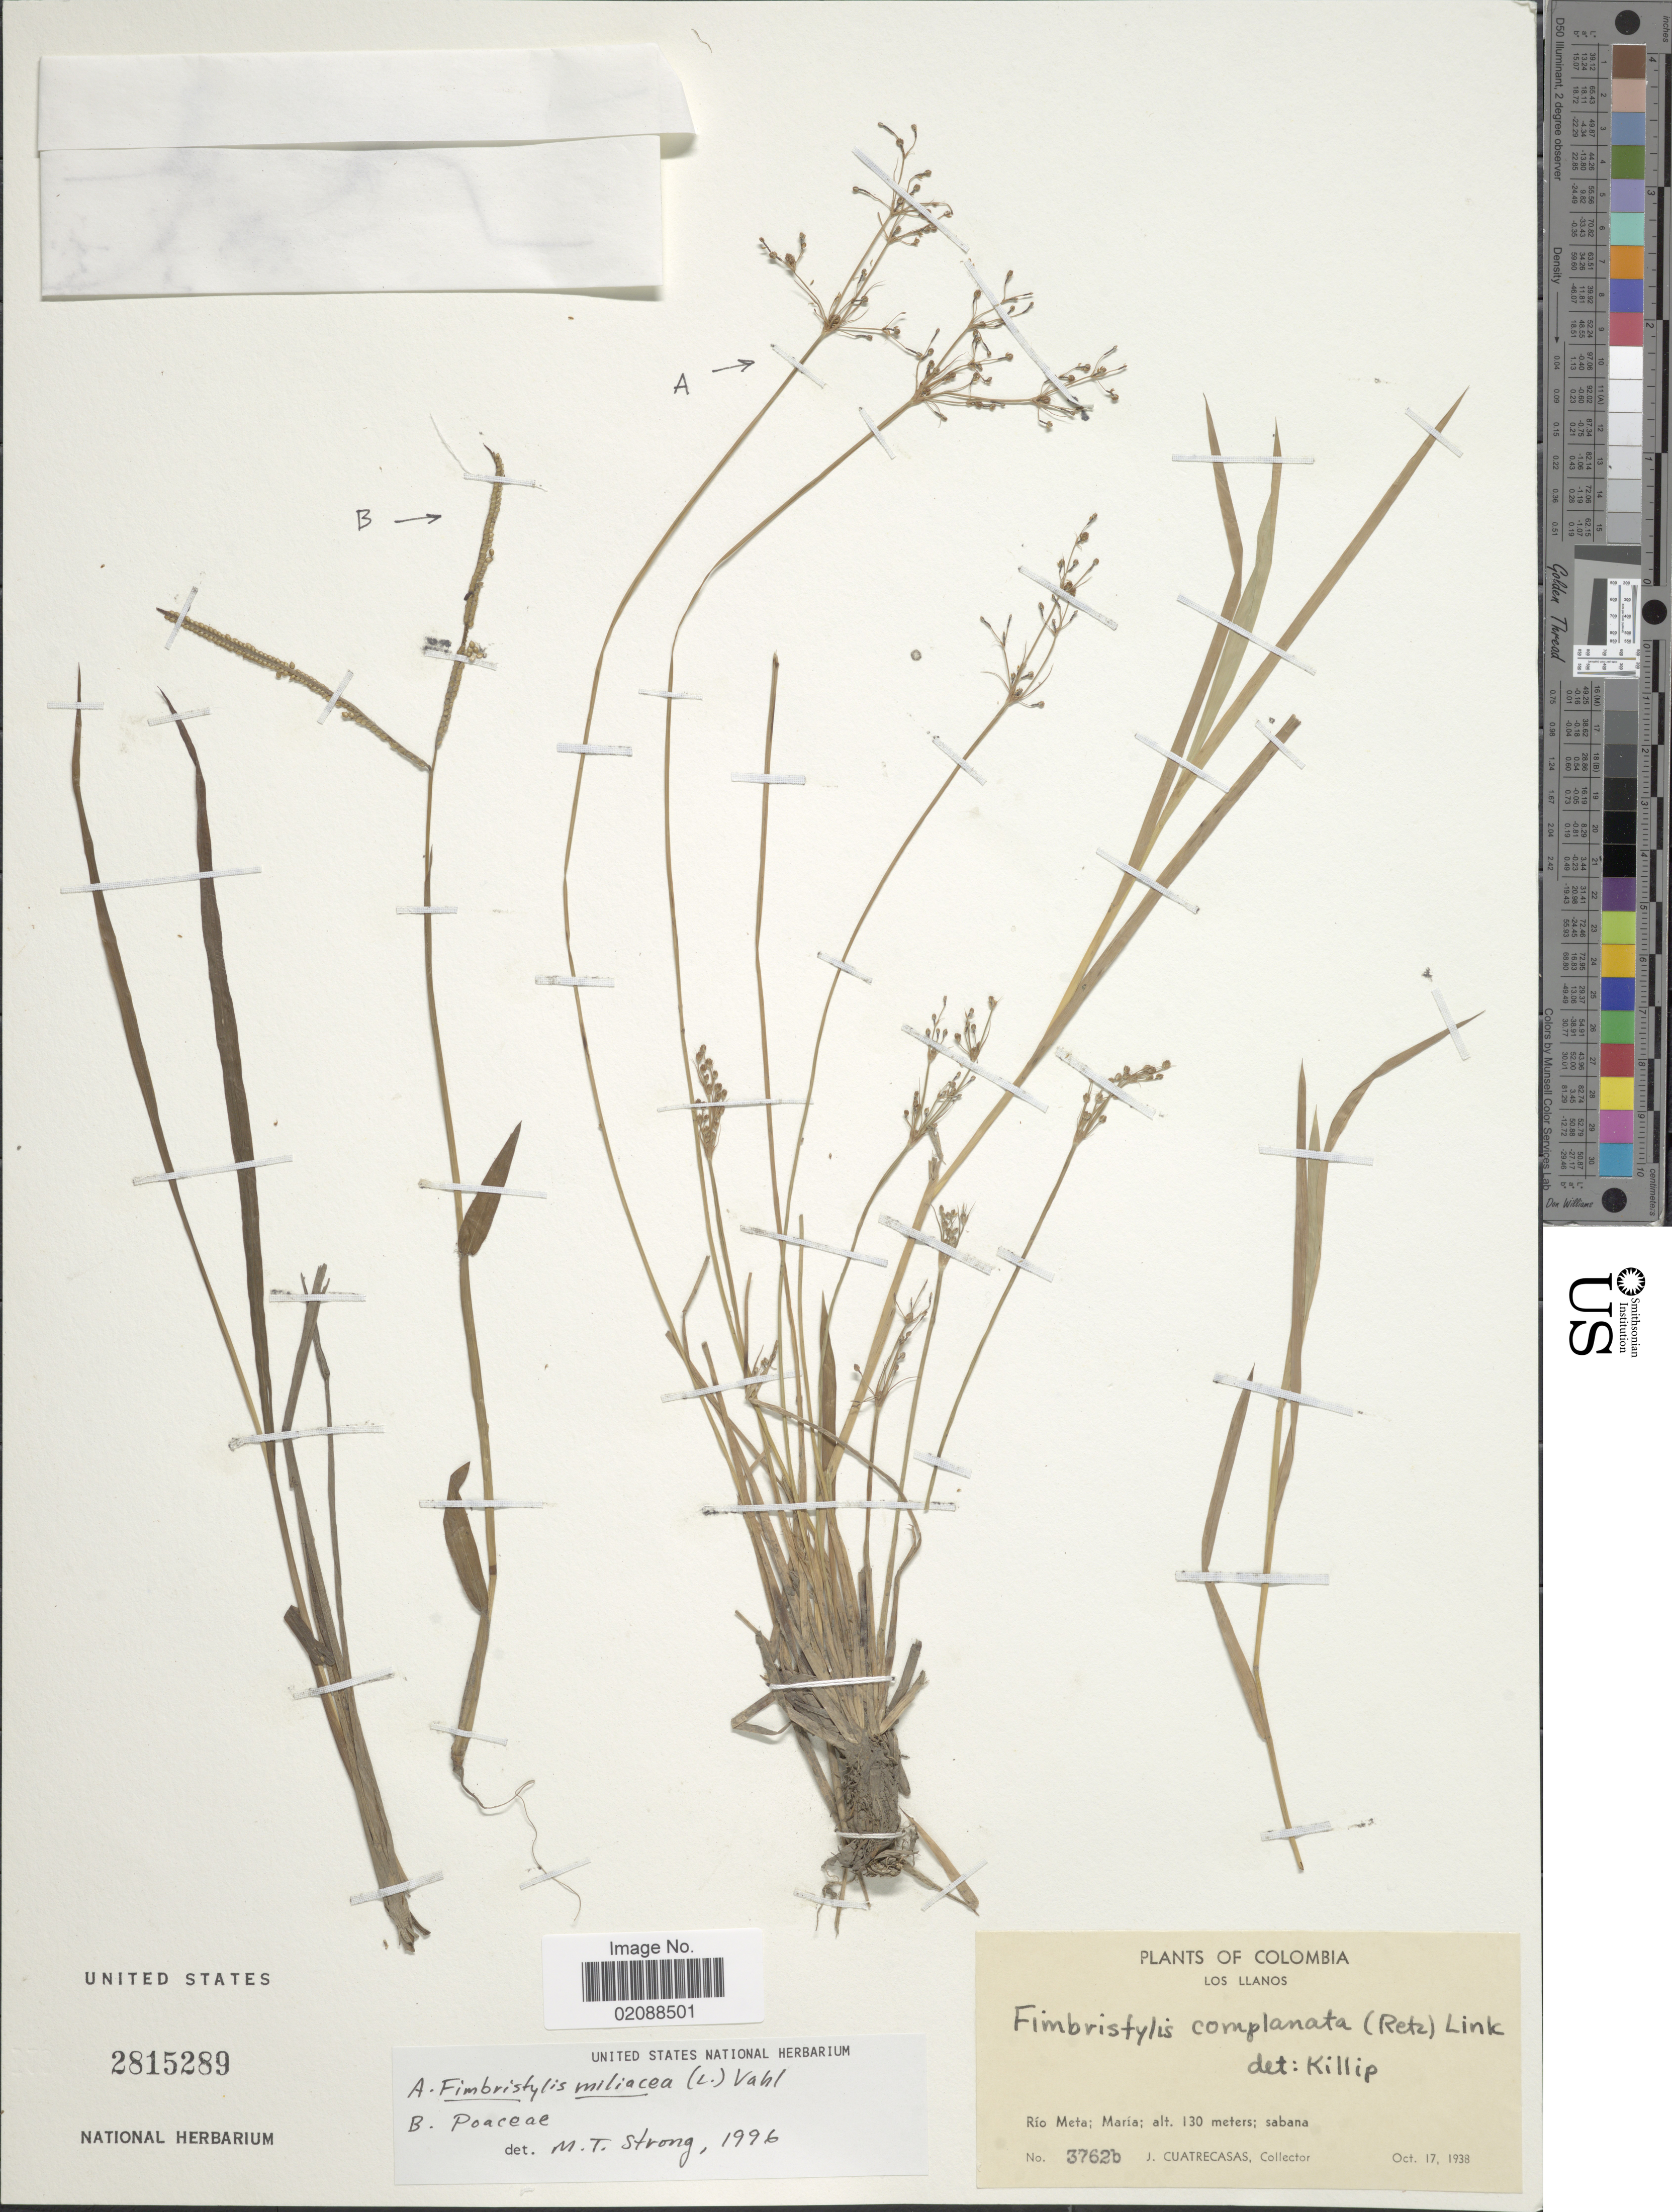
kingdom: Plantae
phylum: Tracheophyta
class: Liliopsida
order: Poales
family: Cyperaceae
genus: Fimbristylis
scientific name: Fimbristylis littoralis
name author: Gaudich.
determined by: Strong, M. T., (US), Smithsonian Institution - National Museum of Natural History (UNITED STATES)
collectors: J. Cuatrecasas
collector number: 3762b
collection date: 1938-10-17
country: Colombia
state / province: Meta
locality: Los Llanos. Rio Meta; Maria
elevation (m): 130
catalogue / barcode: US 2815289